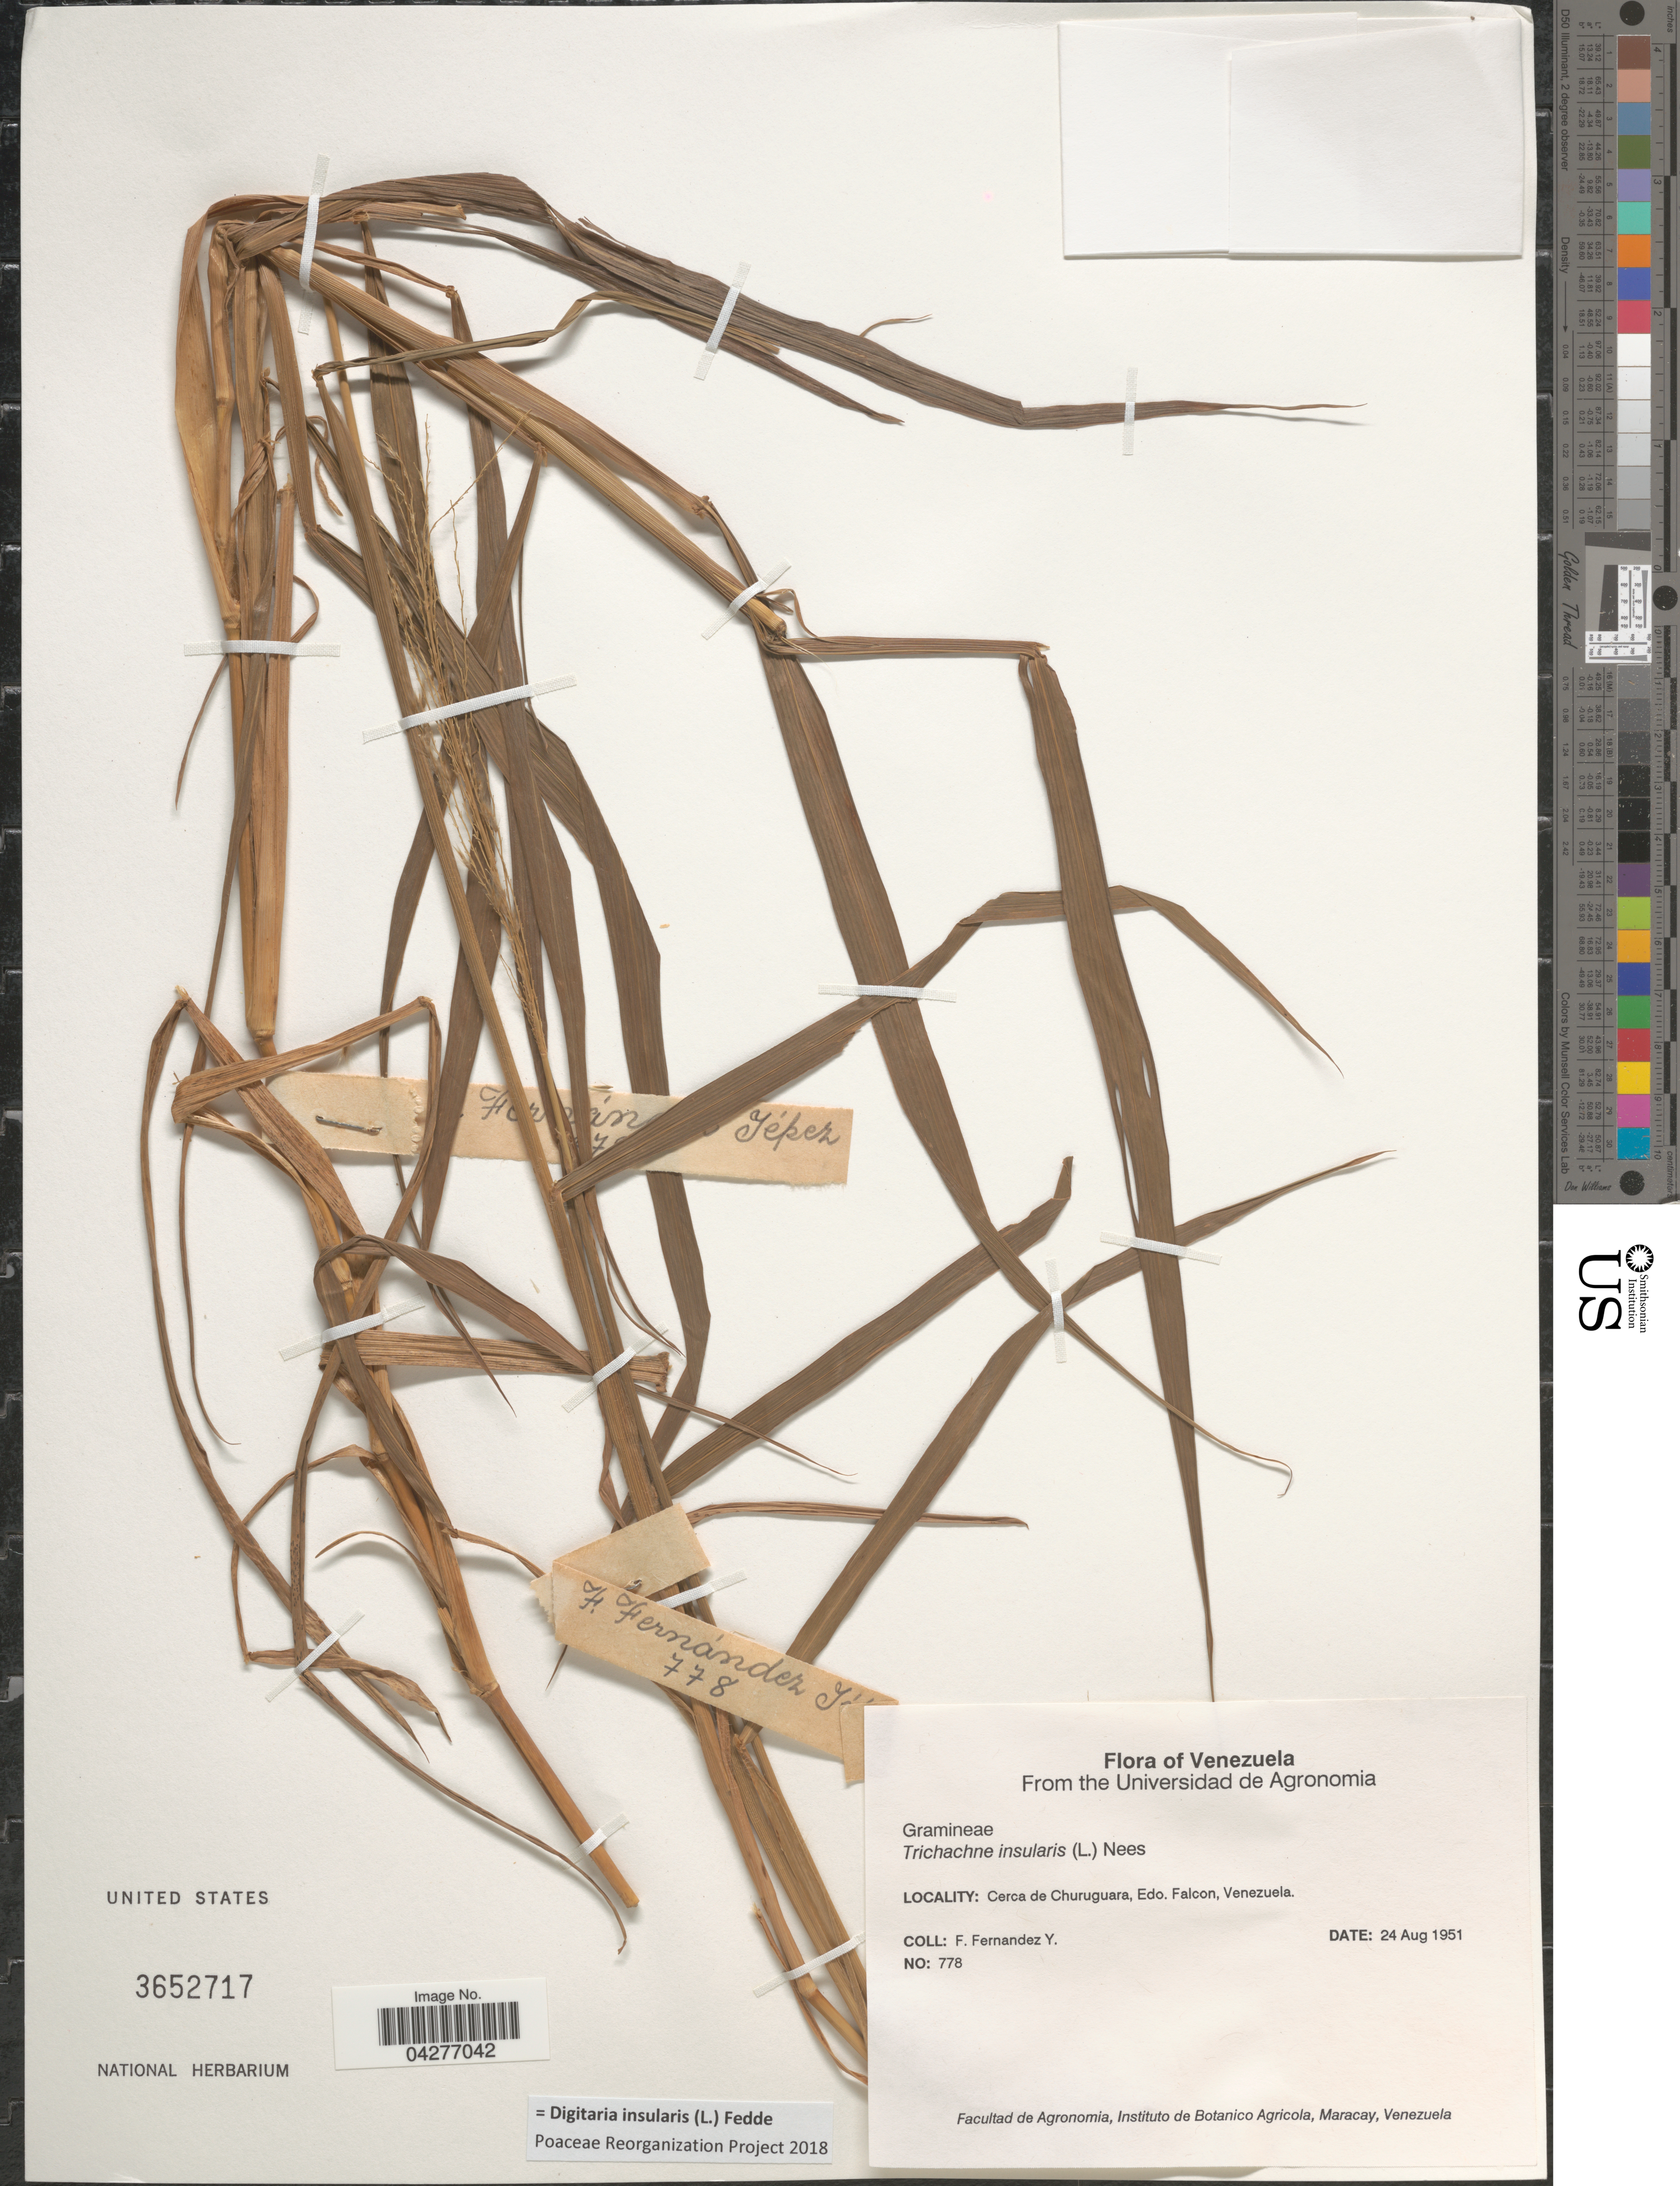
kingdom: Plantae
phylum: Tracheophyta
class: Liliopsida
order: Poales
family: Poaceae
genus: Digitaria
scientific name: Digitaria insularis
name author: (L.) Fedde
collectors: F. Fernandez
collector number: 778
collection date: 1951-08-24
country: Venezuela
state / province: Falcon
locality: Cerca de Churuguara.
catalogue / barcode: US 3652717